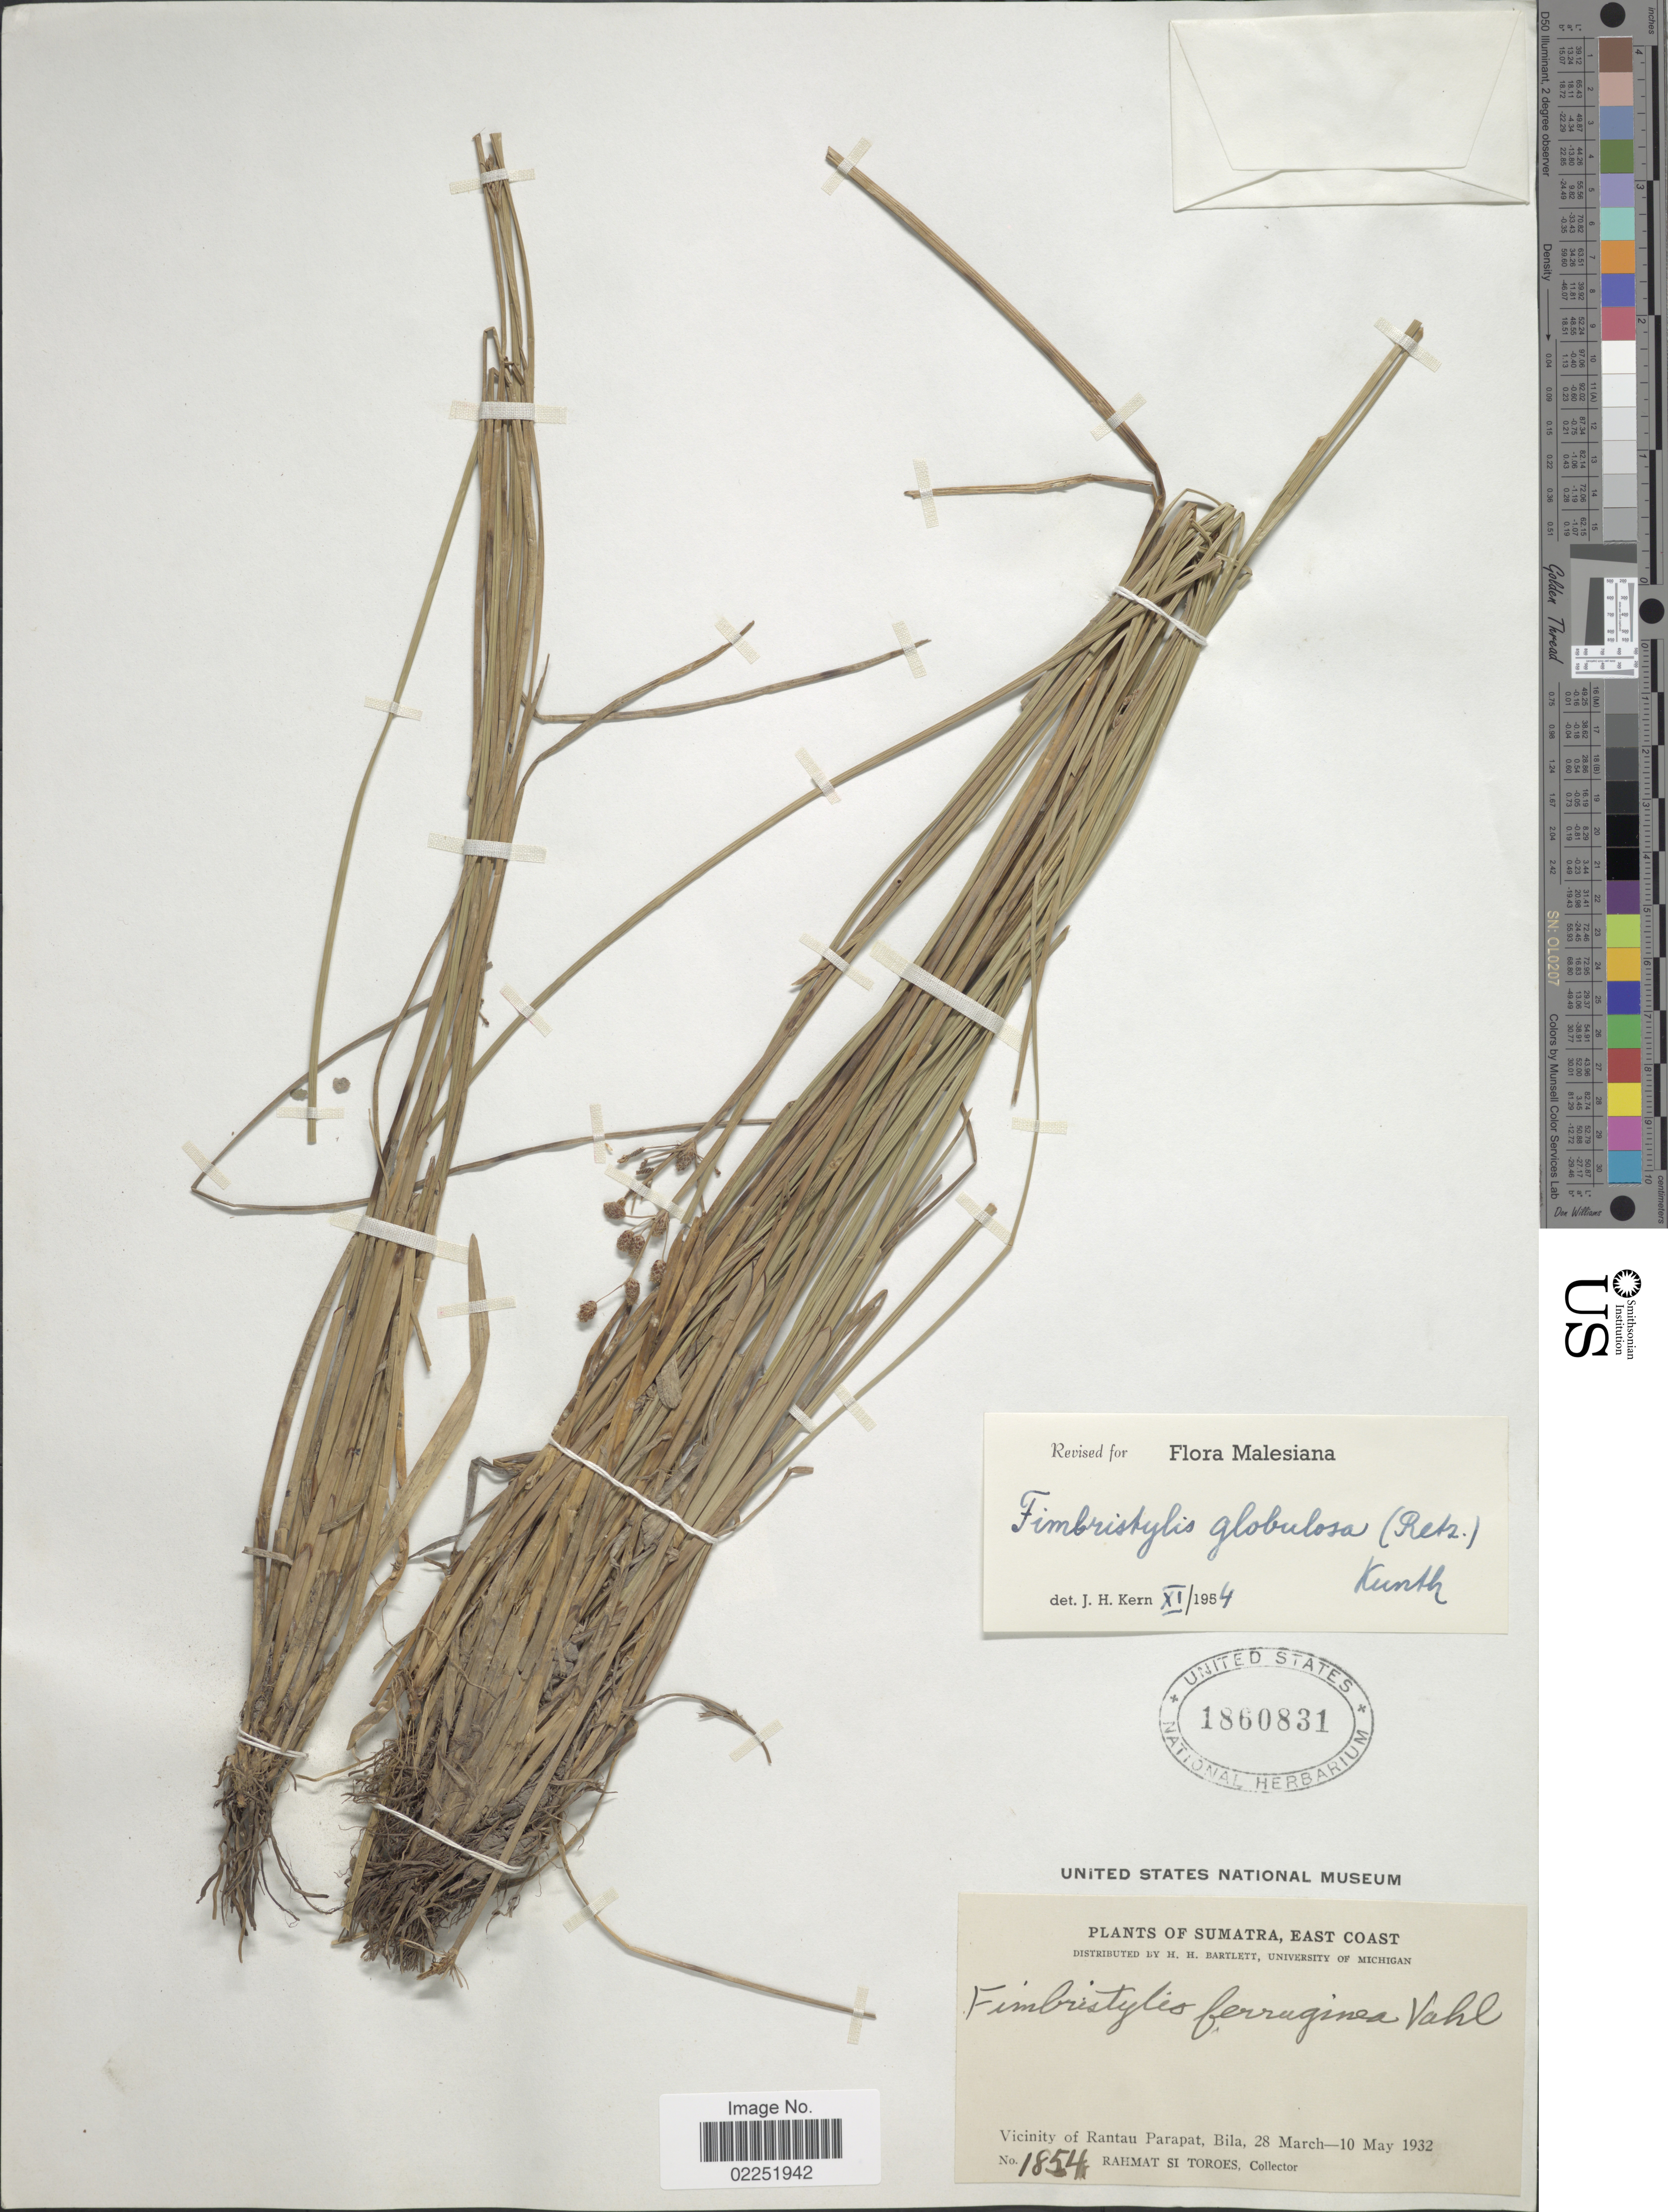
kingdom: Plantae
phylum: Tracheophyta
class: Liliopsida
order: Poales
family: Cyperaceae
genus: Fimbristylis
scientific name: Fimbristylis umbellaris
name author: (Lam.) Vahl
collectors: Rahmat Si Boeea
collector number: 1854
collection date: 1932-03-28/1932-05-10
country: Indonesia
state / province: Sumatra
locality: East Coast, Vicinity of Rantau Parapat, Bila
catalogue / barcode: US 1860831